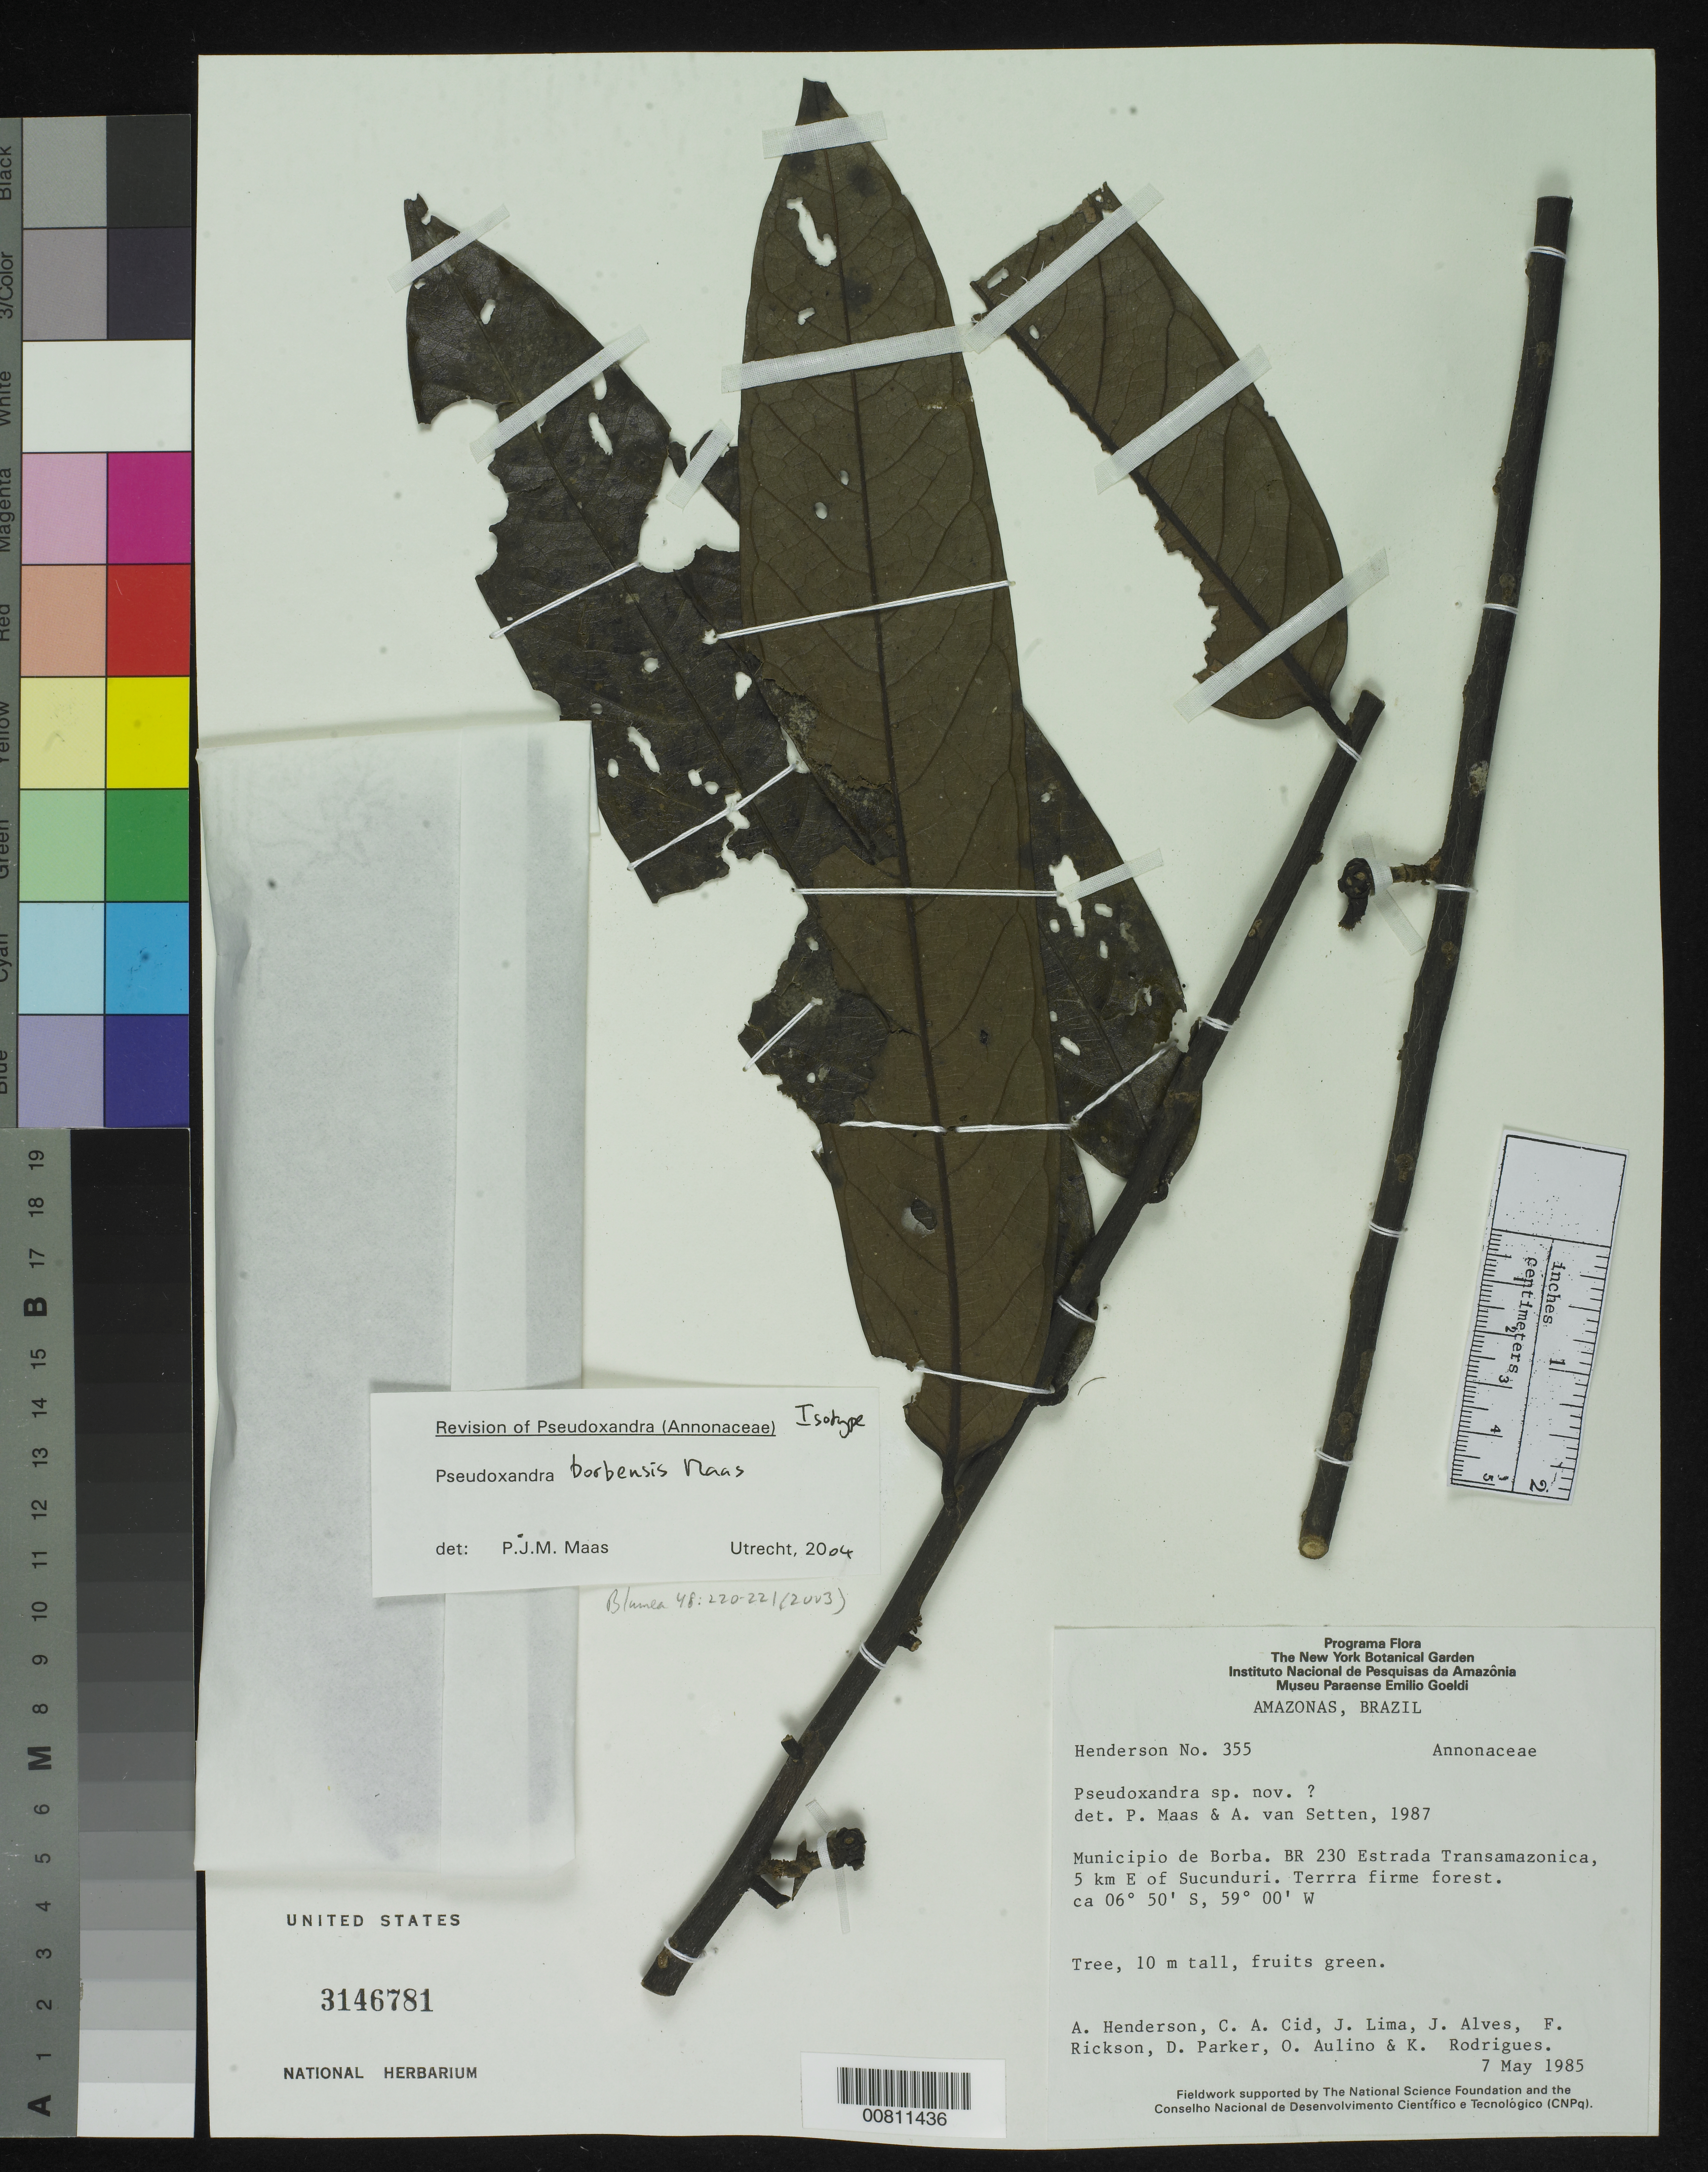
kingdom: Plantae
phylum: Tracheophyta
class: Magnoliopsida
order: Magnoliales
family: Annonaceae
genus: Pseudoxandra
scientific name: Pseudoxandra borbensis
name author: Maas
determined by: Maas, Paul J. M.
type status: Isotype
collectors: A. Henderson & et al.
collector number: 355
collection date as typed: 07 May 1985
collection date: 1985-05-07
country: Brazil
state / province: Amazonas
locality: Municipio de Borba. BR 230 Estrada Transamazonica, 5 km E of Sucunduri.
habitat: Terra firme forest.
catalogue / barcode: US 3146781